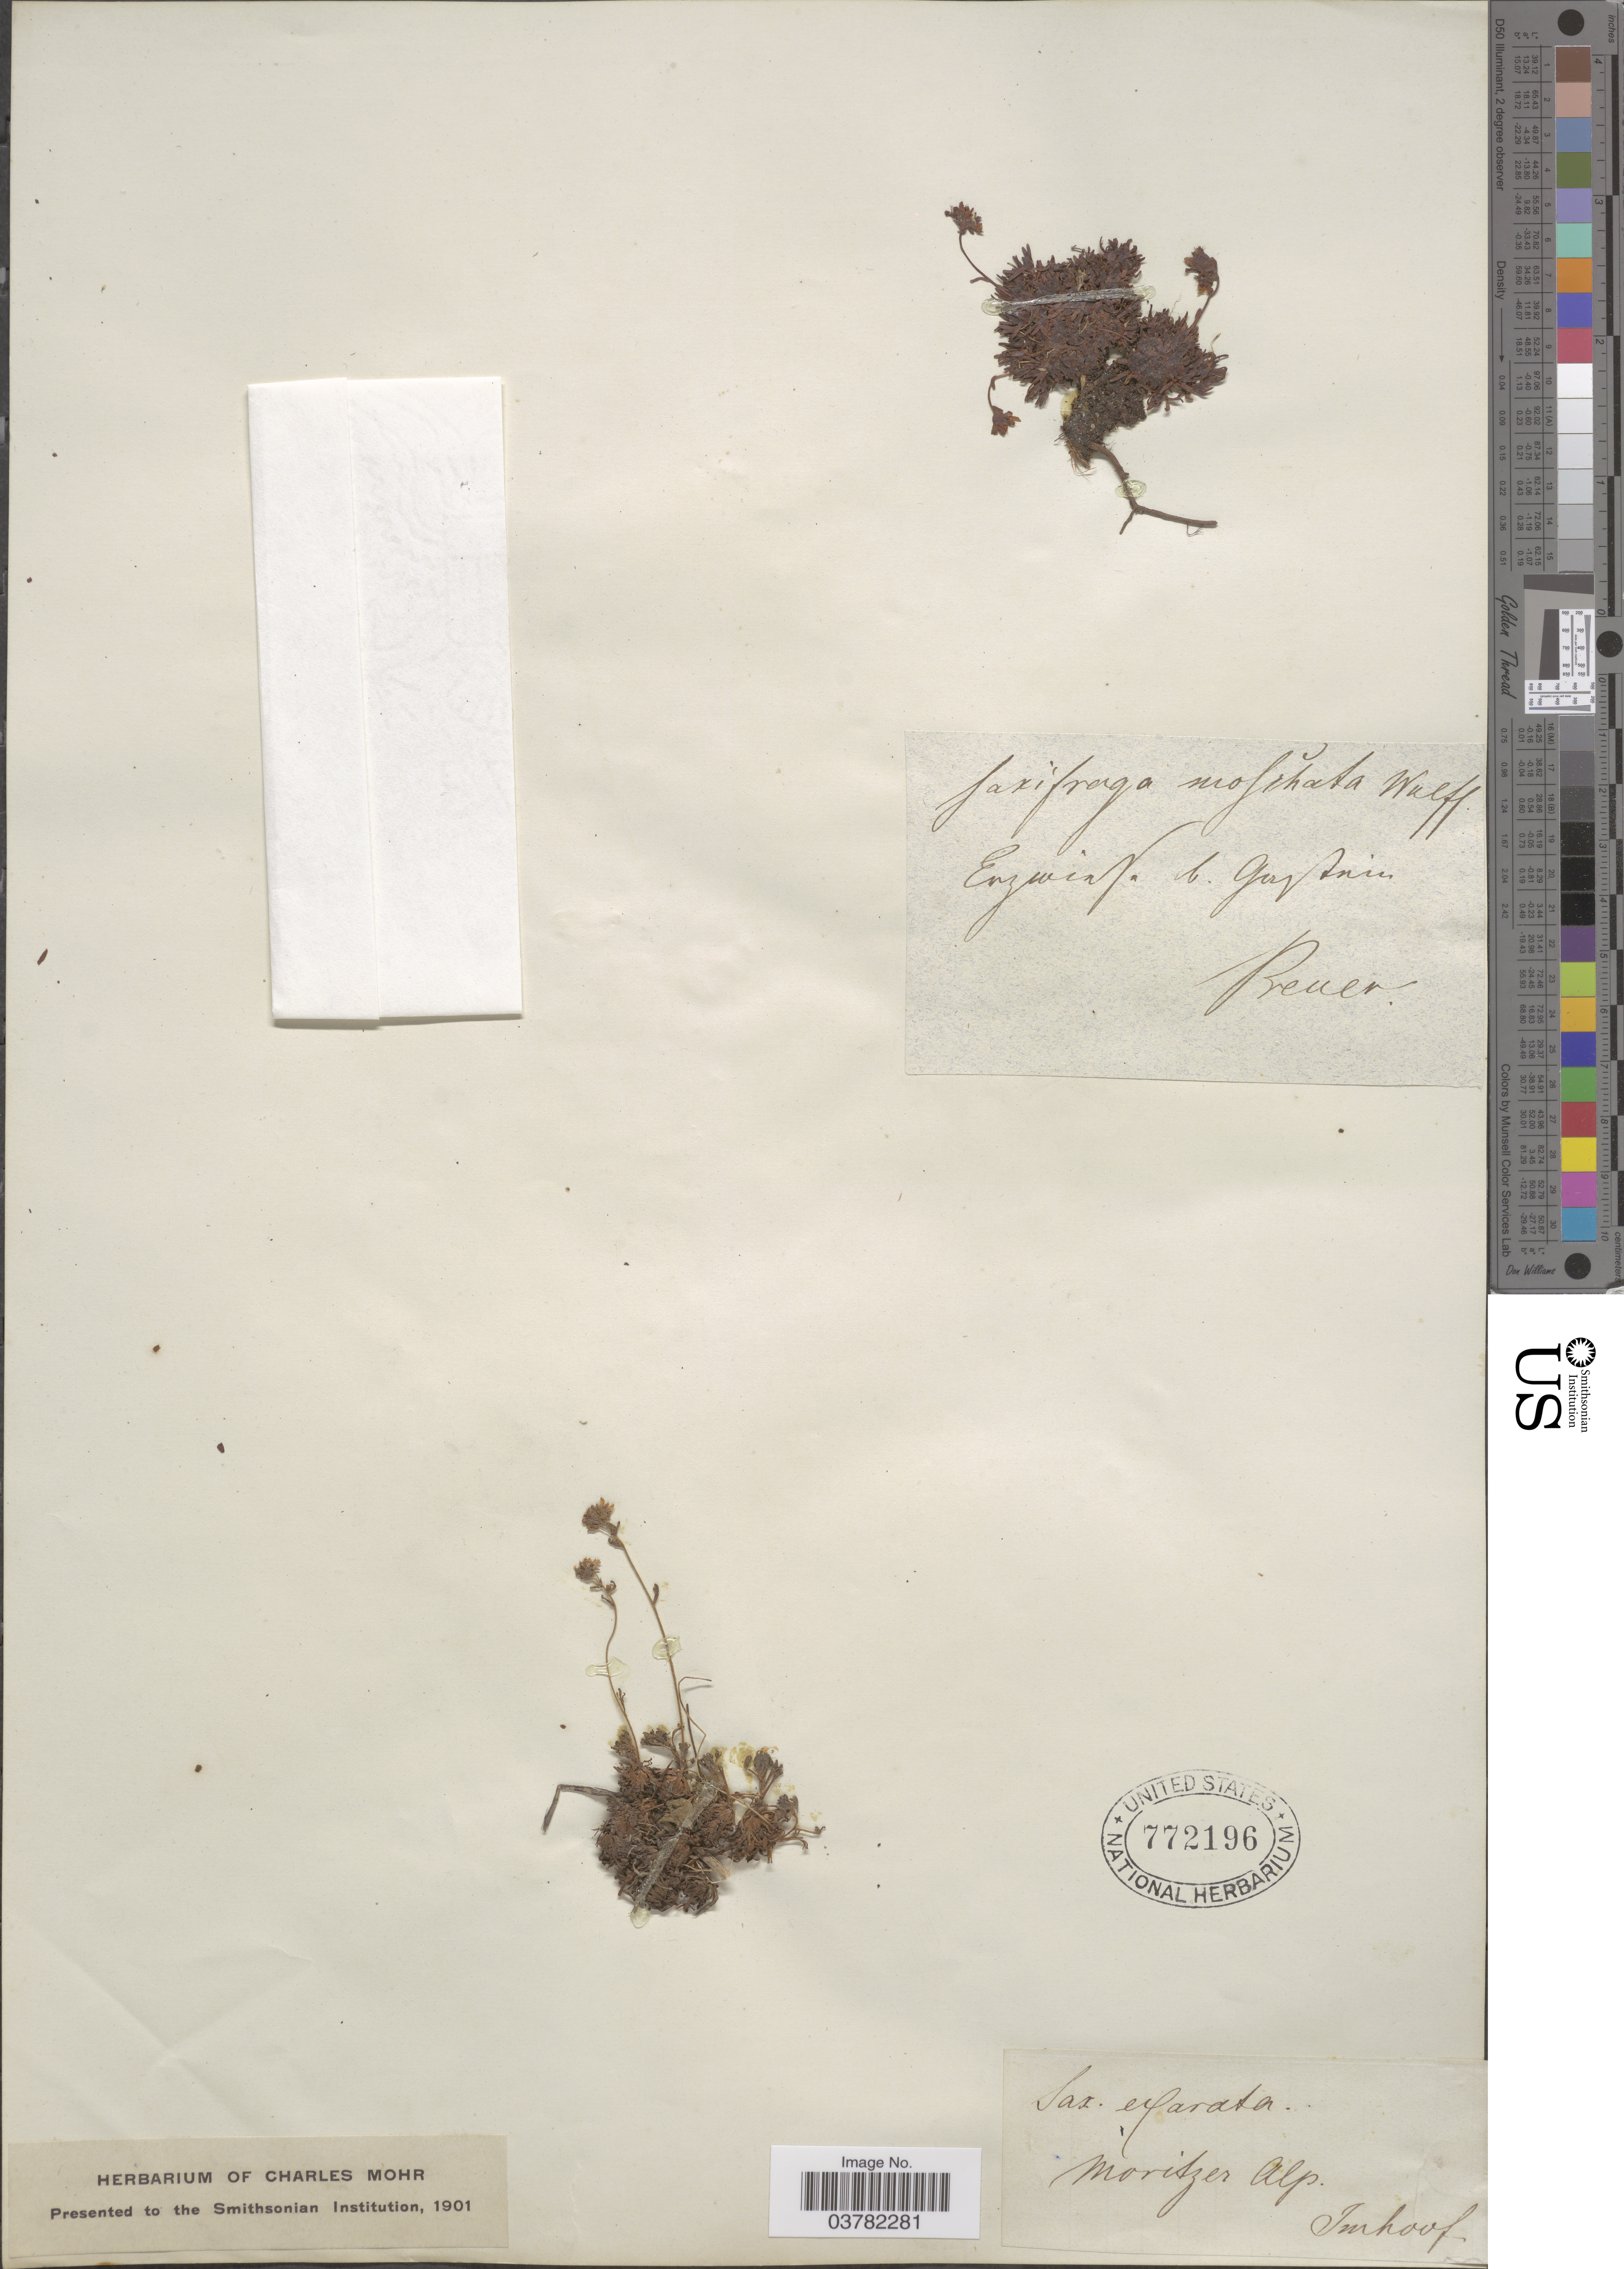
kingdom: Plantae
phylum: Tracheophyta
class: Magnoliopsida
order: Saxifragales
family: Saxifragaceae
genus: Saxifraga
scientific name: Saxifraga exarata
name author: Vill.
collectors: Imhoof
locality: Moritzer Alp.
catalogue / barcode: US 772196